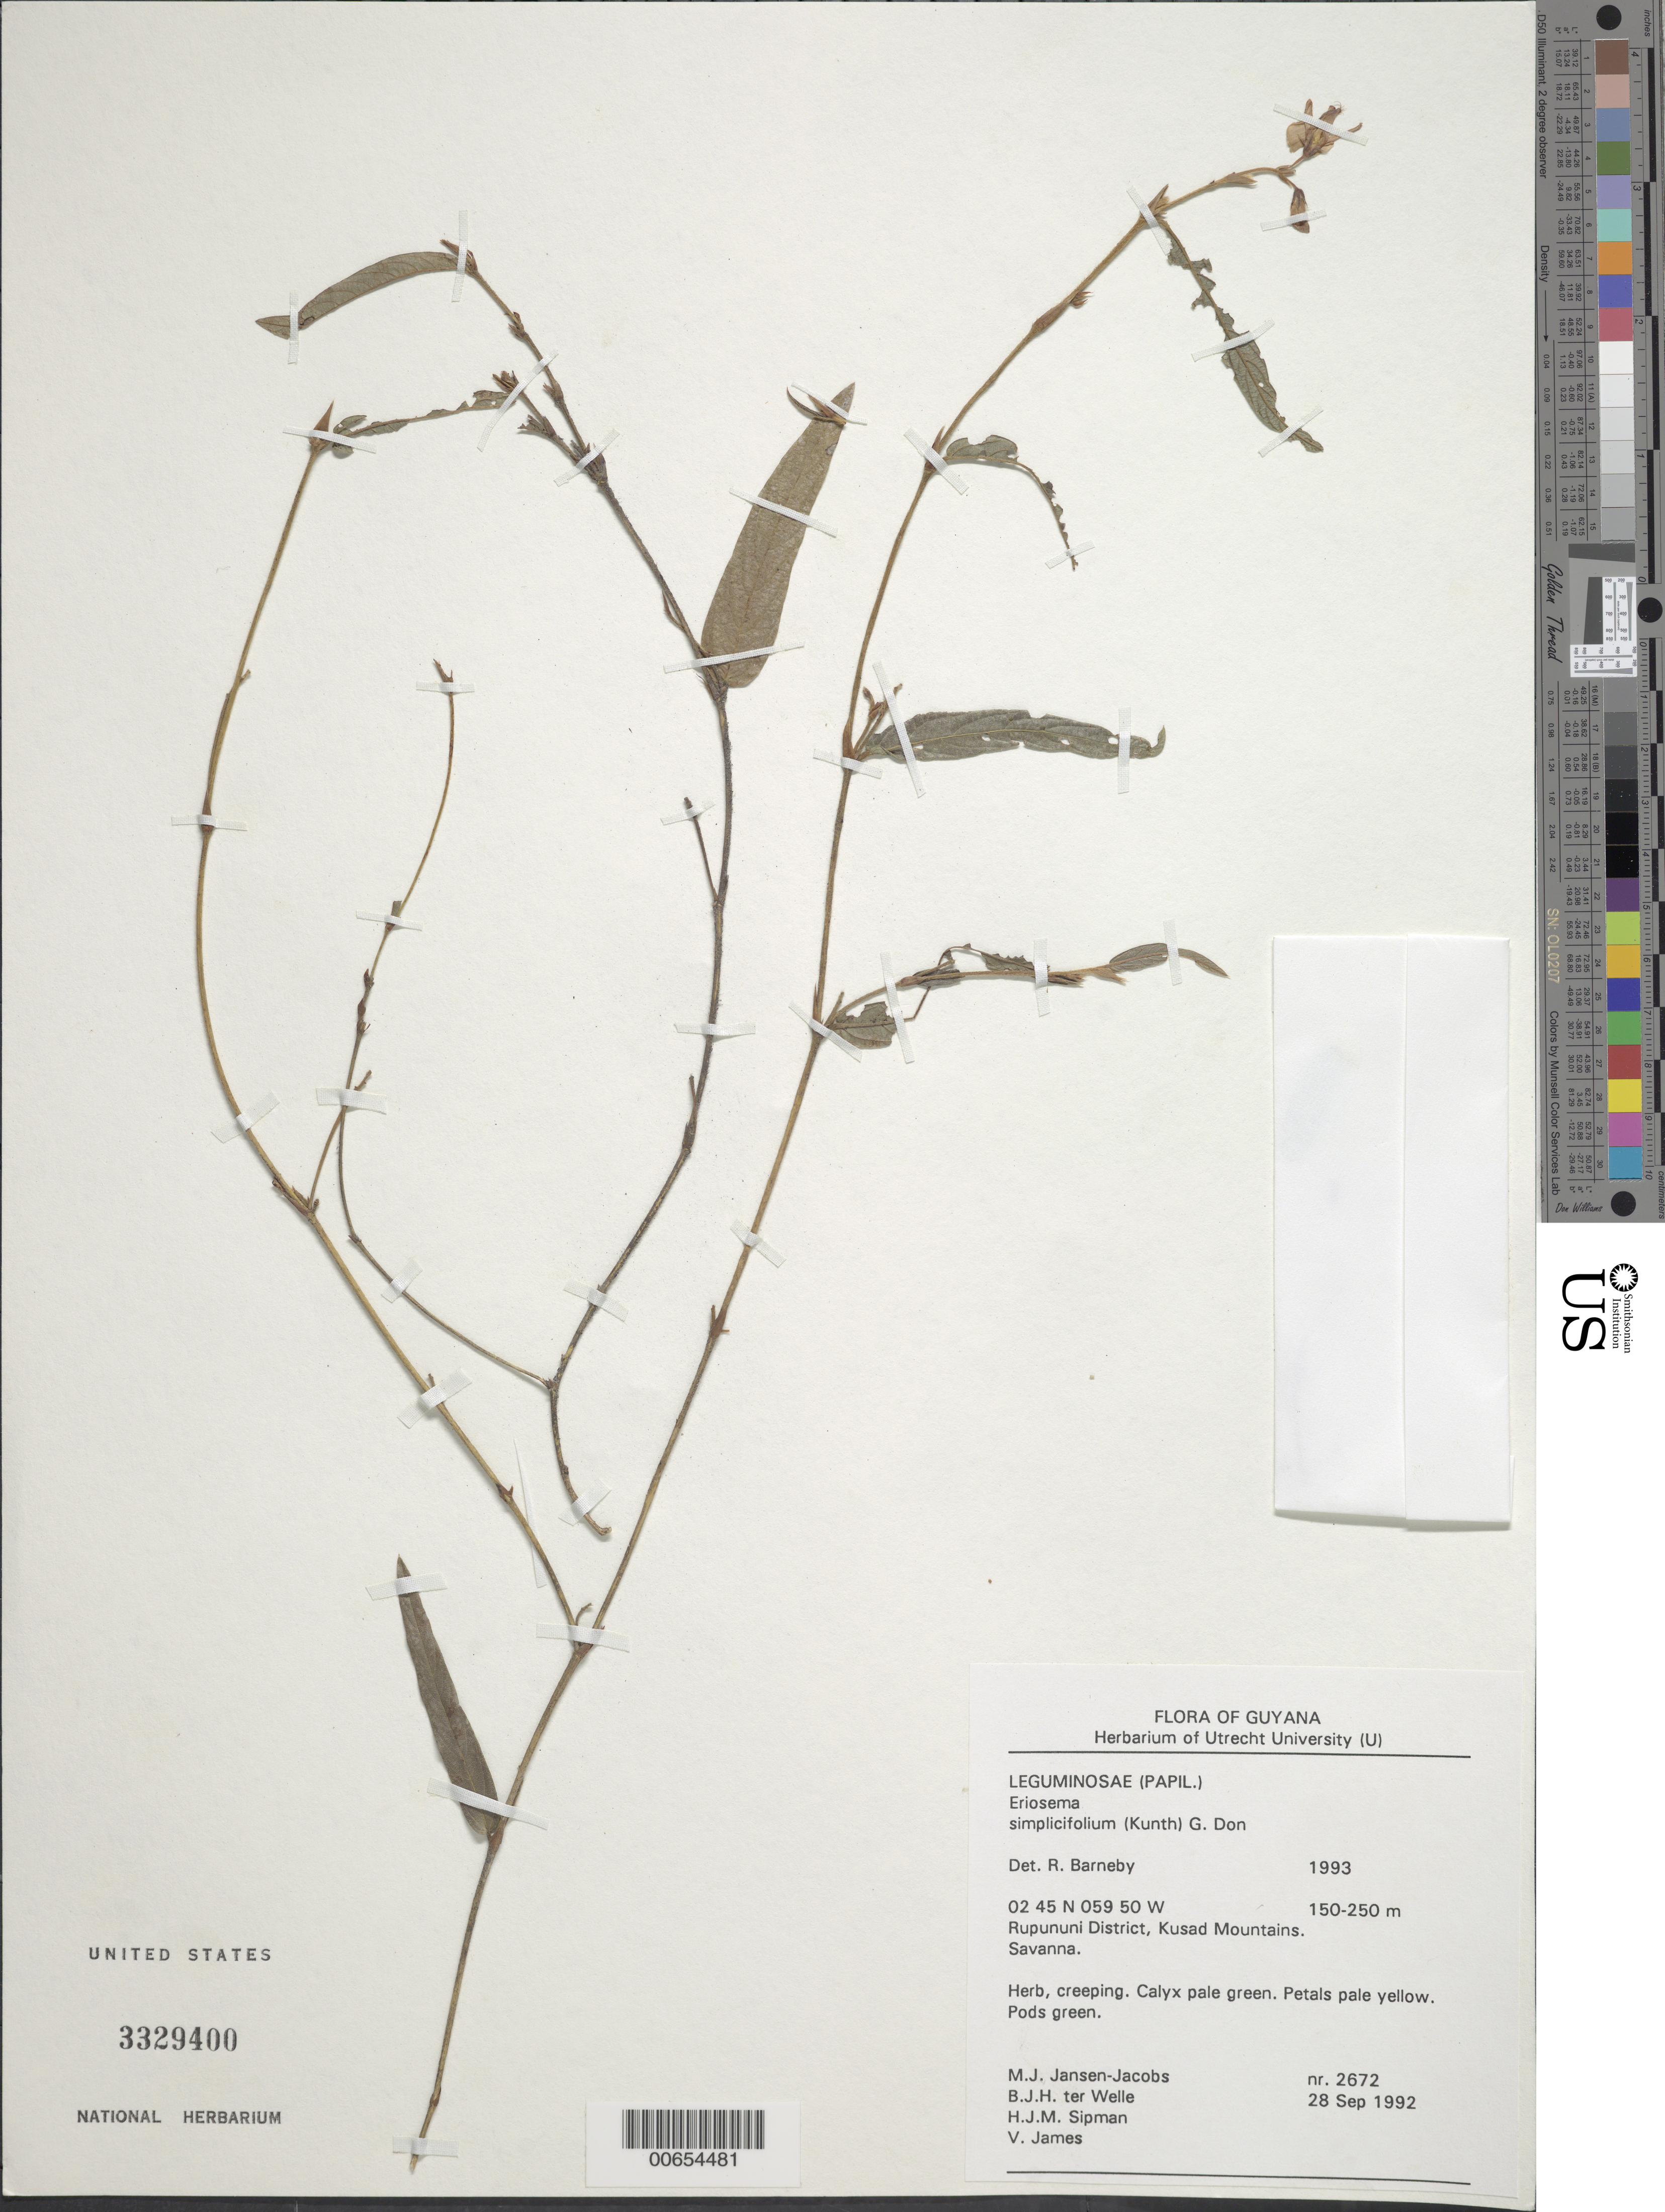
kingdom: Plantae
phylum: Tracheophyta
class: Magnoliopsida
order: Fabales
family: Fabaceae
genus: Eriosema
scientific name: Eriosema simplicifolium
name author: (Kunth) G. Don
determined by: Barneby, Rupert C., (NY)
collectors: M. J. Jansen-Jacobs, B. Welle, H. J. M. Sipman & V. James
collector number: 2672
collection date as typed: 28-Sep-92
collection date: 1992-09-28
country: Guyana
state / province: U. Takutu-U. Essequibo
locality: Kusad Mountains, Rupununi District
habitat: Savanna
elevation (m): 150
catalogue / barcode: US 3329400